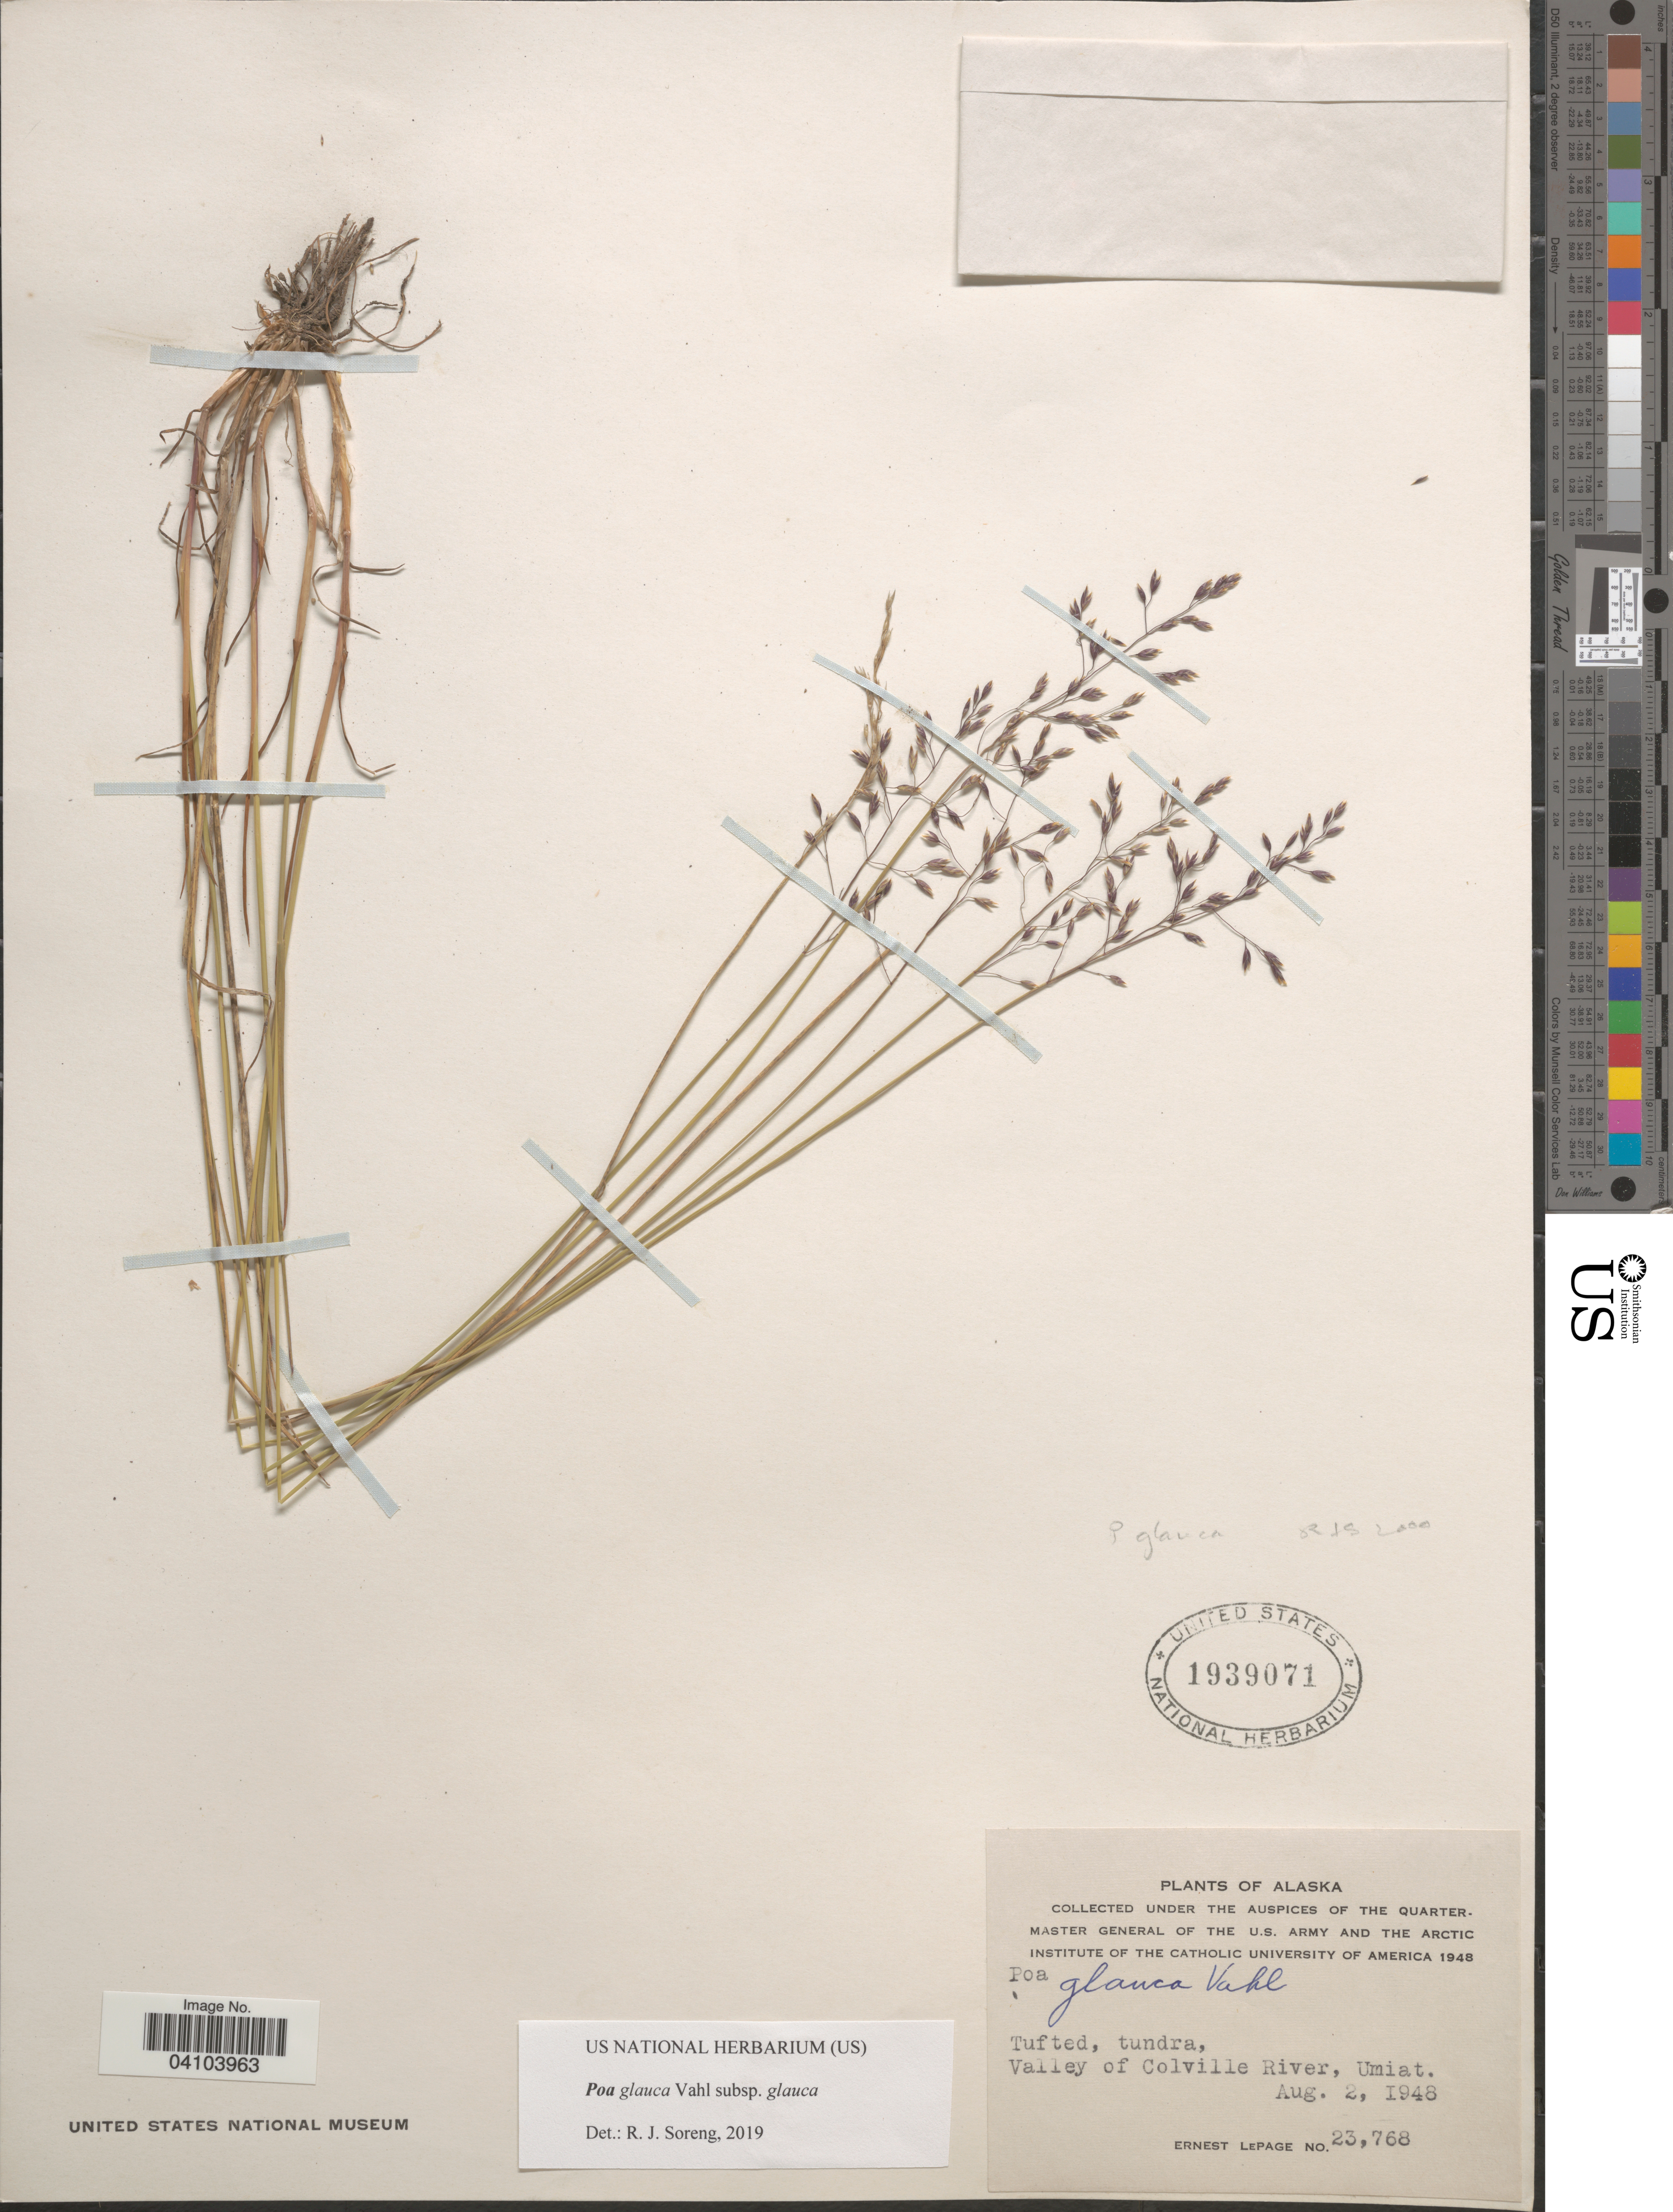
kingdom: Plantae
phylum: Tracheophyta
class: Liliopsida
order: Poales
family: Poaceae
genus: Poa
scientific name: Poa glauca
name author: Vahl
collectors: E. Lepage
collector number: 23768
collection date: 1948-08-02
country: United States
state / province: Alaska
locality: Valley of Colville River, Umiat.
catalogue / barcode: US 1939071